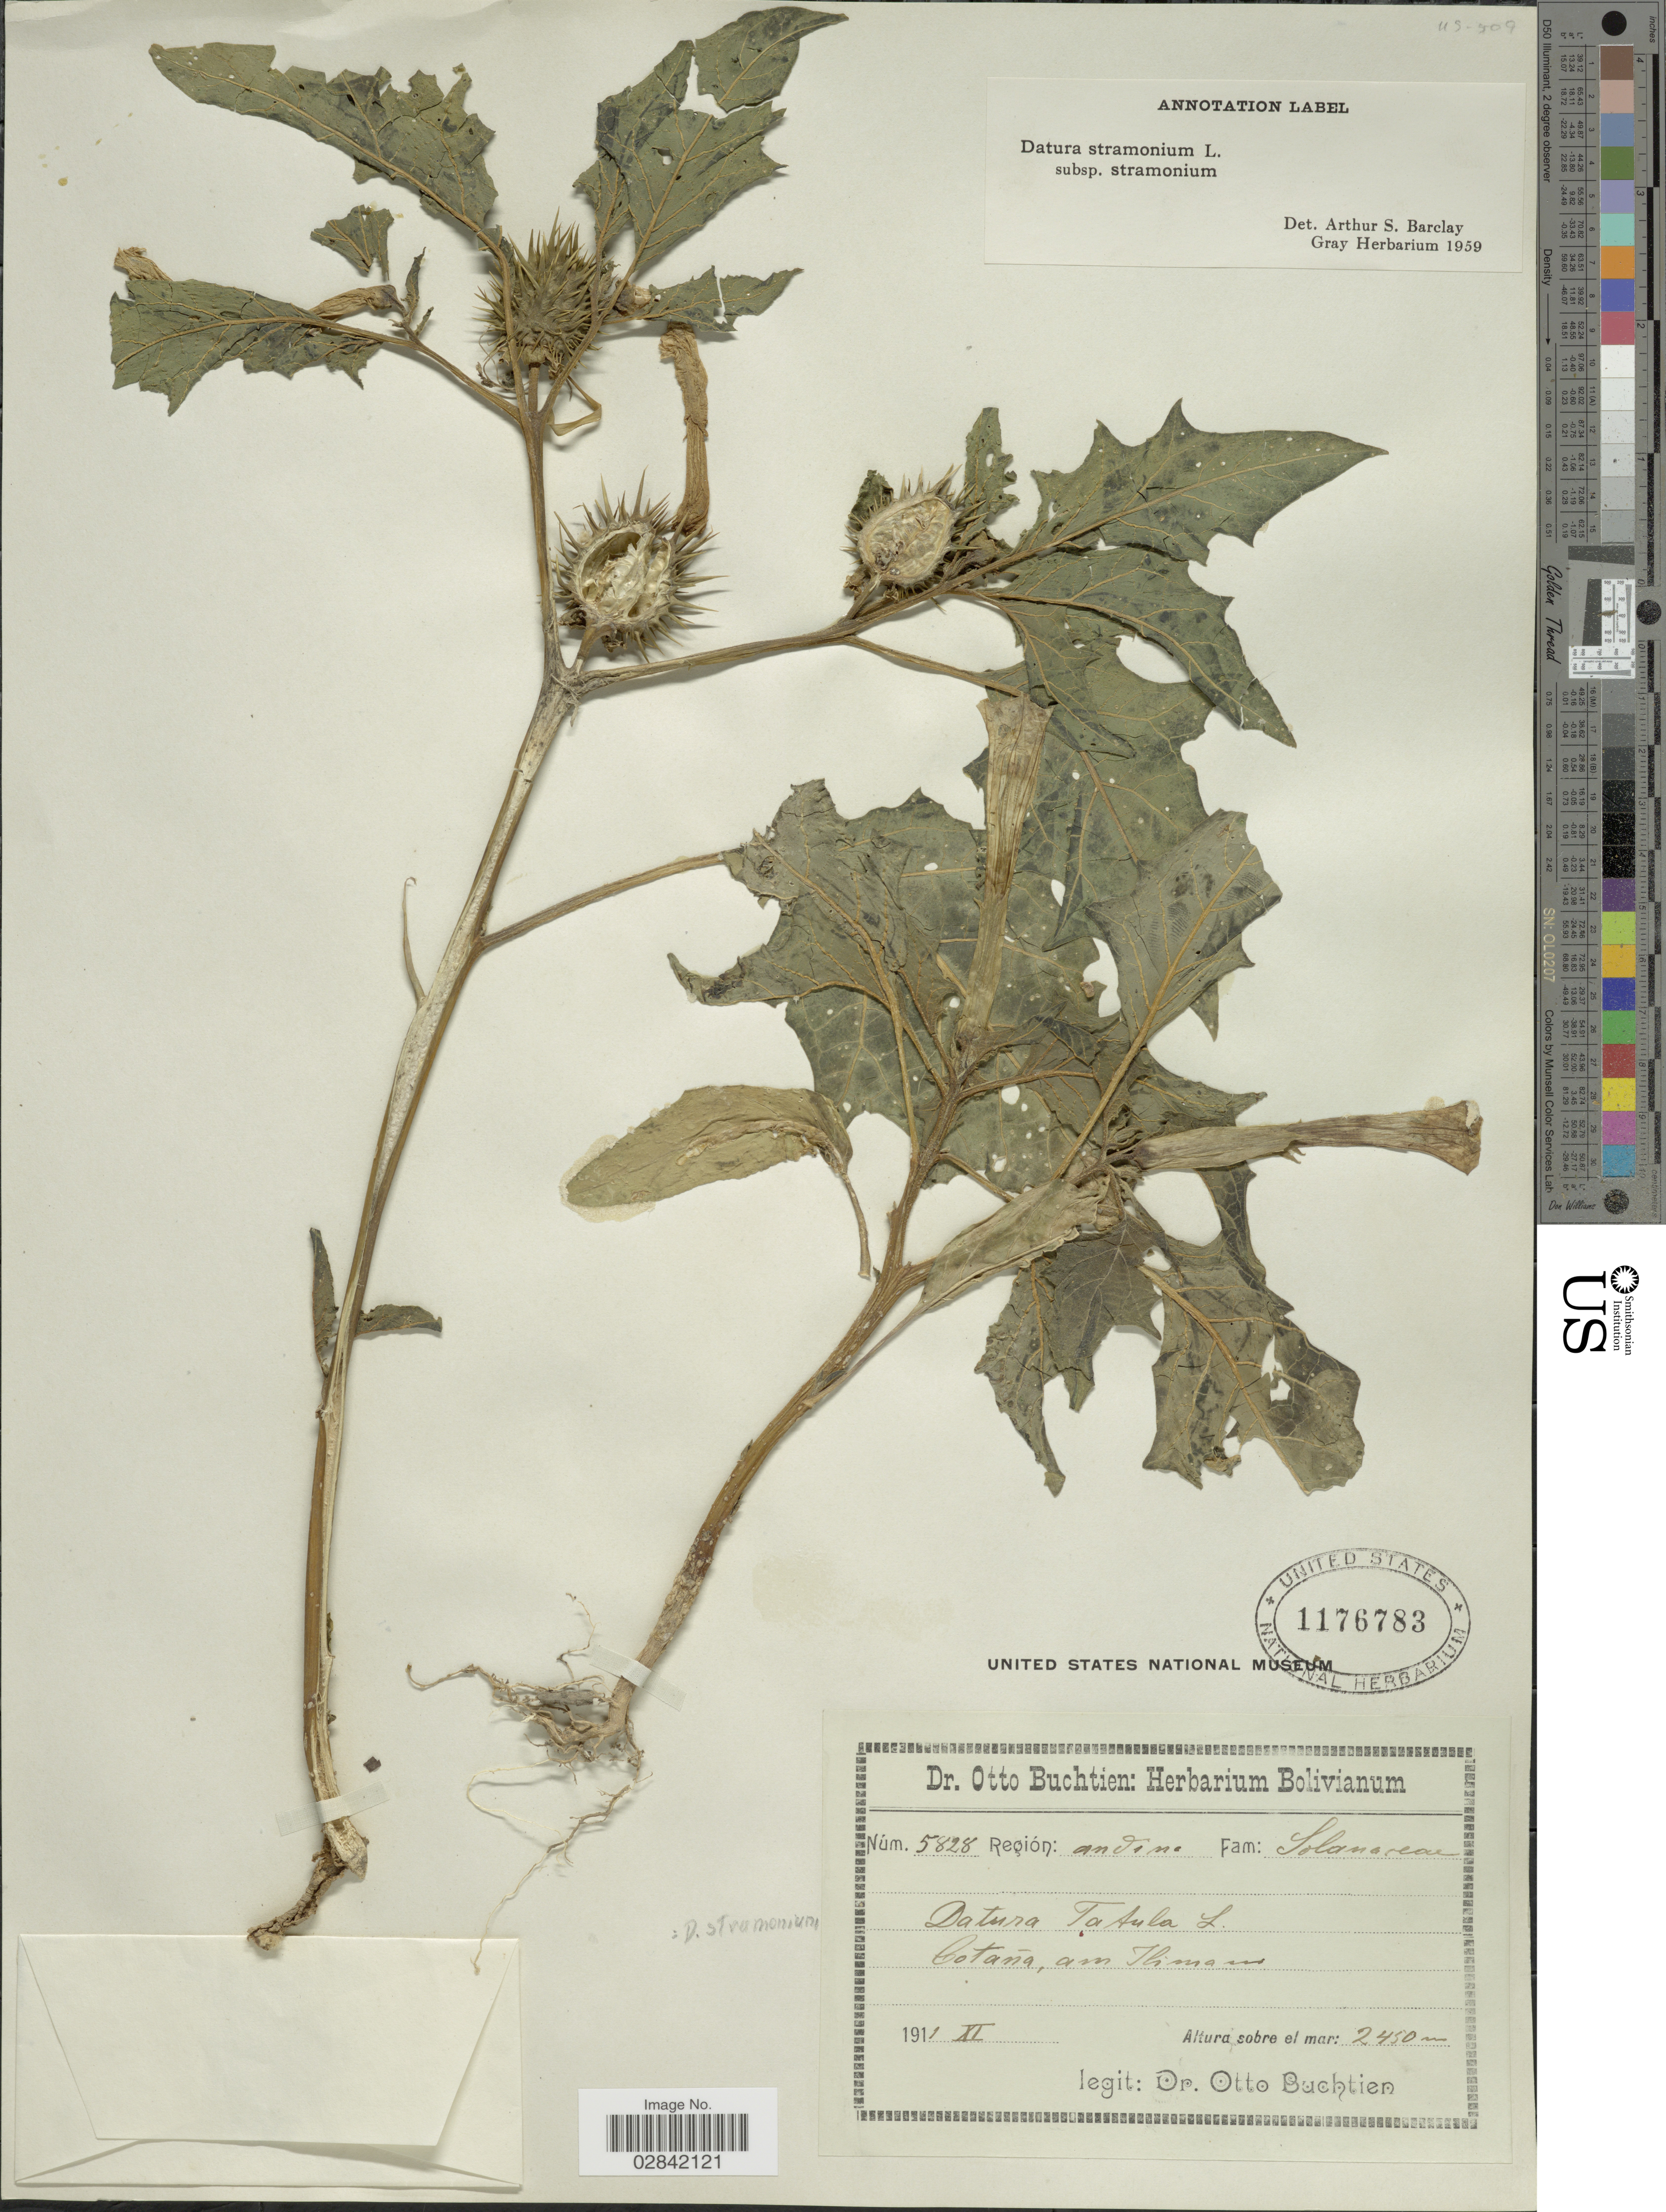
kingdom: Plantae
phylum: Tracheophyta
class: Magnoliopsida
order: Solanales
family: Solanaceae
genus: Datura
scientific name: Datura stramonium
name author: L.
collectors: O. Buchtien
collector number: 5828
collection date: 1911-11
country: Bolivia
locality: Región: Andino, Cotaña, am Ilimano.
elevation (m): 2450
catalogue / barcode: US 1176783